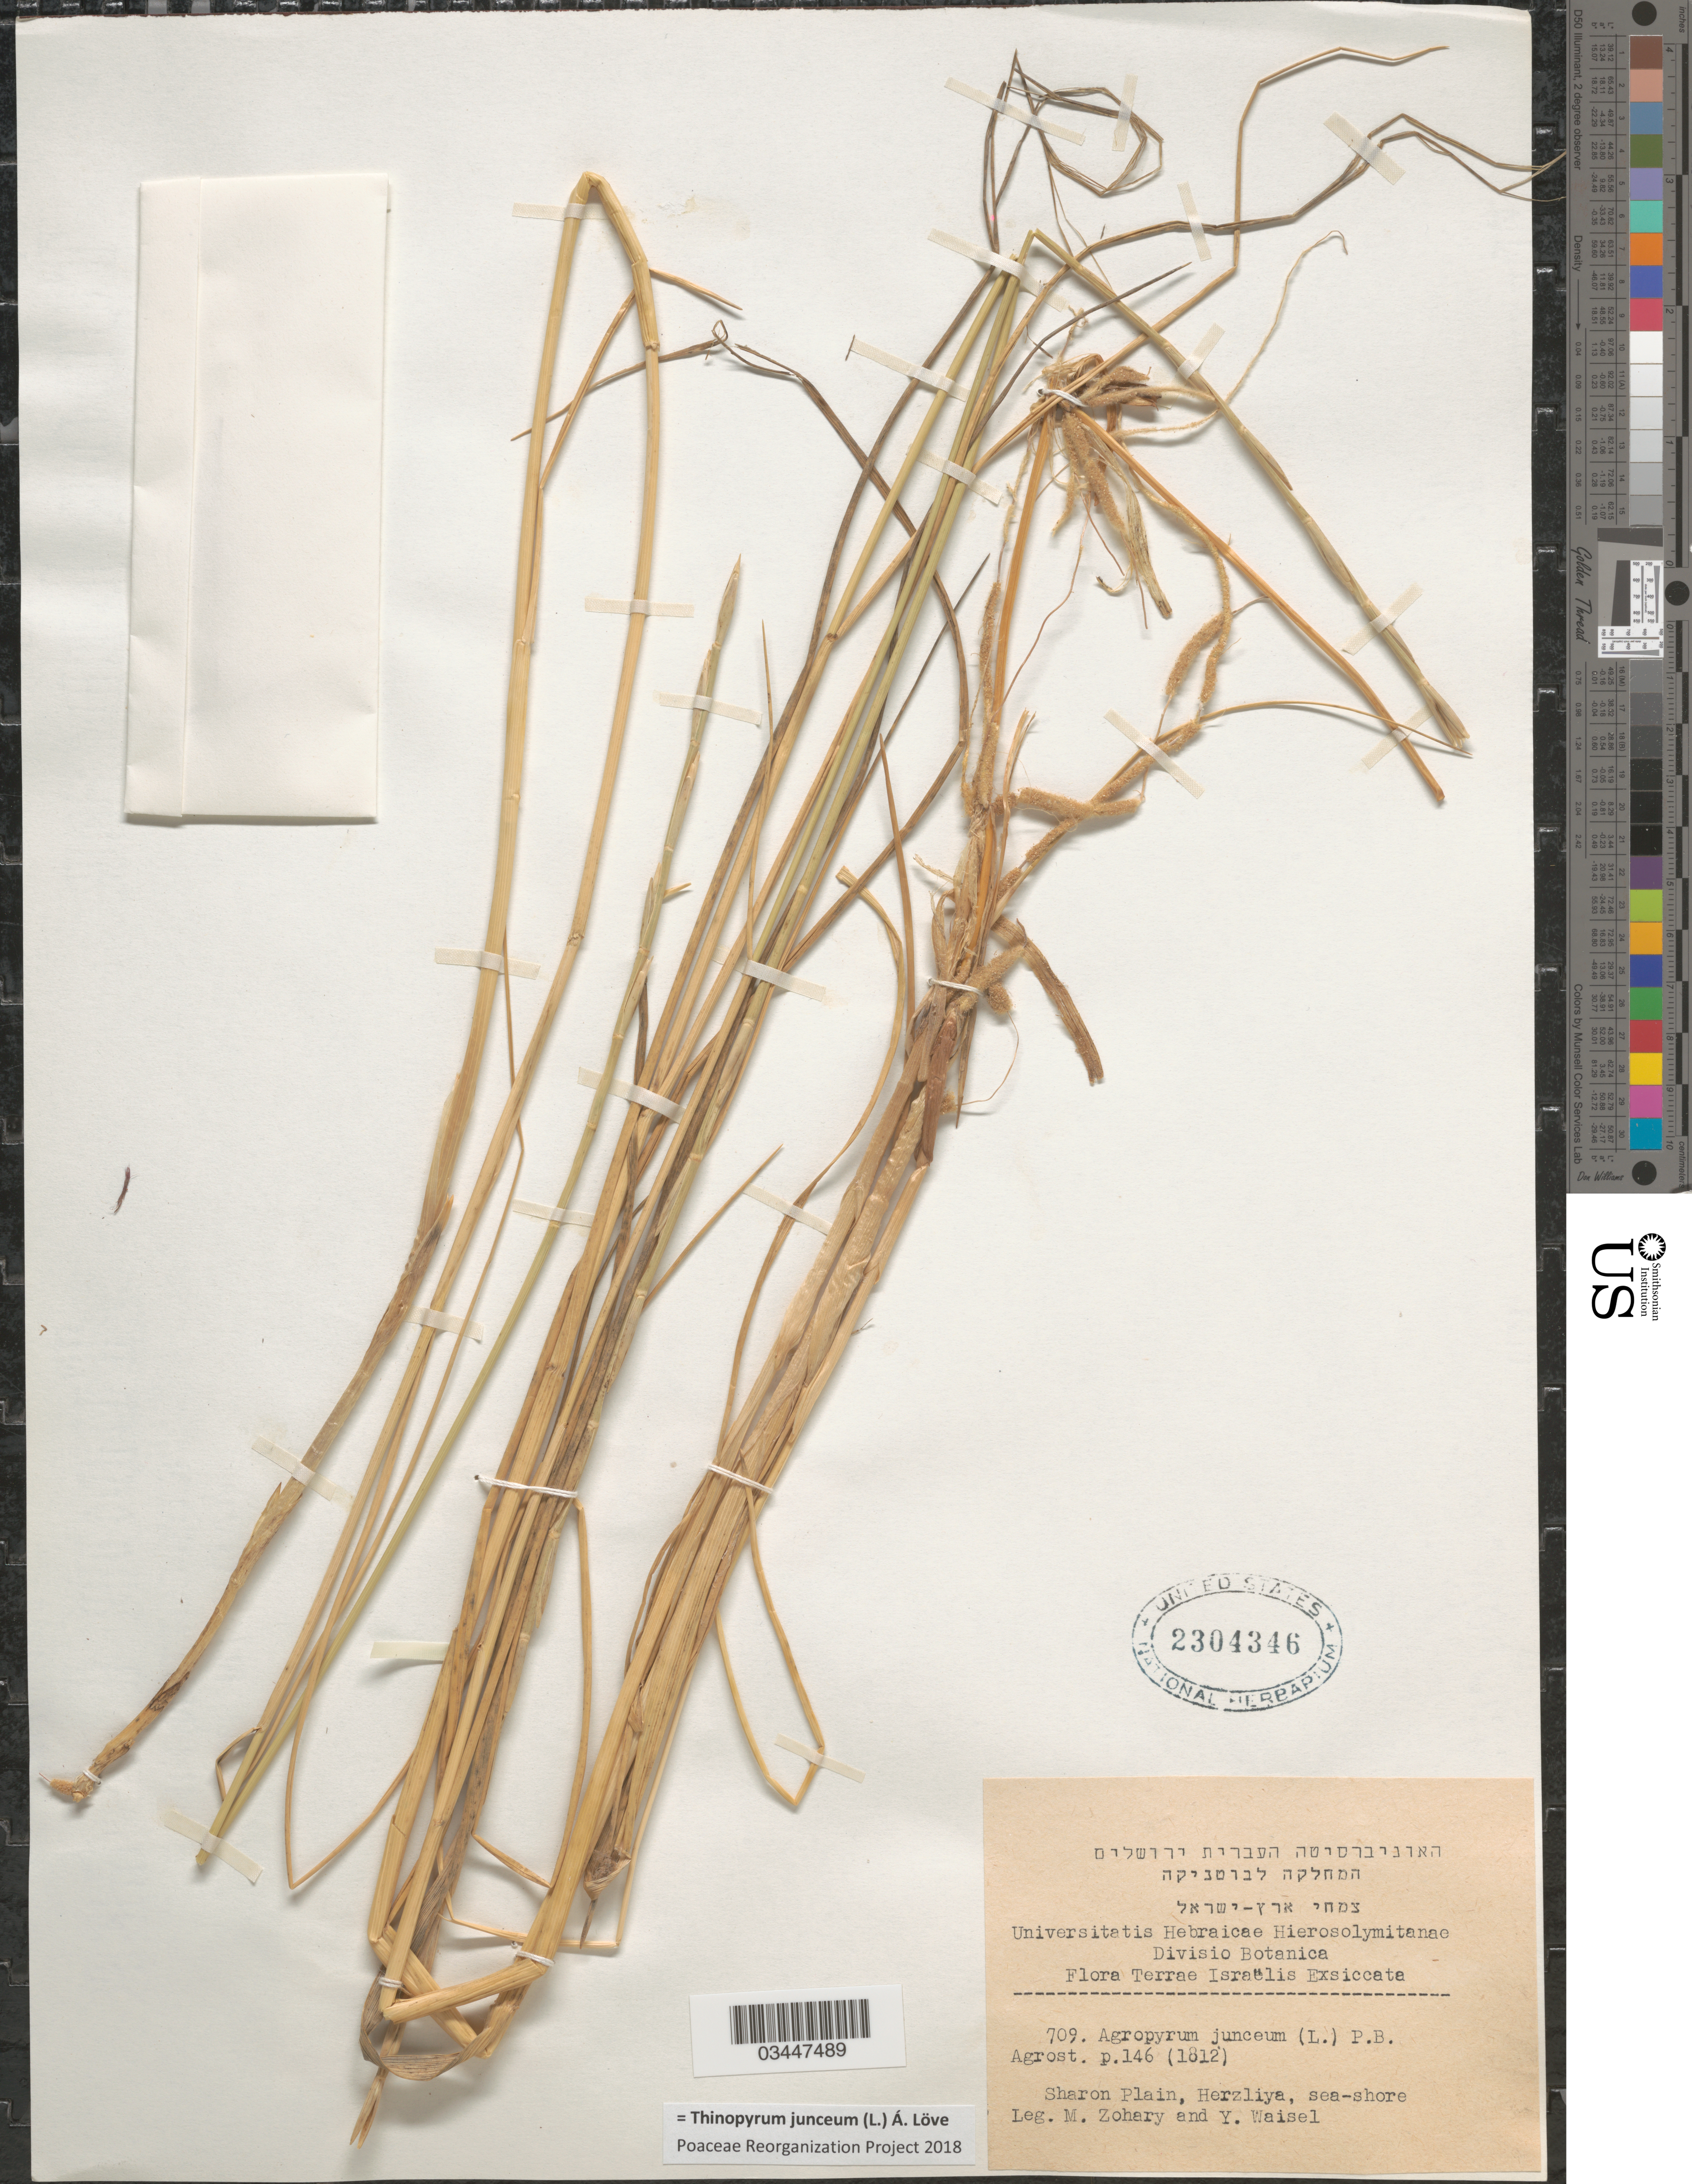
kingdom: Plantae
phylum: Tracheophyta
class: Liliopsida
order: Poales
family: Poaceae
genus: Thinopyrum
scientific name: Thinopyrum junceum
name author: (L.) Á. Löve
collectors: M. Zohary & Y. Waisel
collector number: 709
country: Israel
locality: Terrae Israëlis. Sharon Plain, Herzliya, sea-shore.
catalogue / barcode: US 2304346